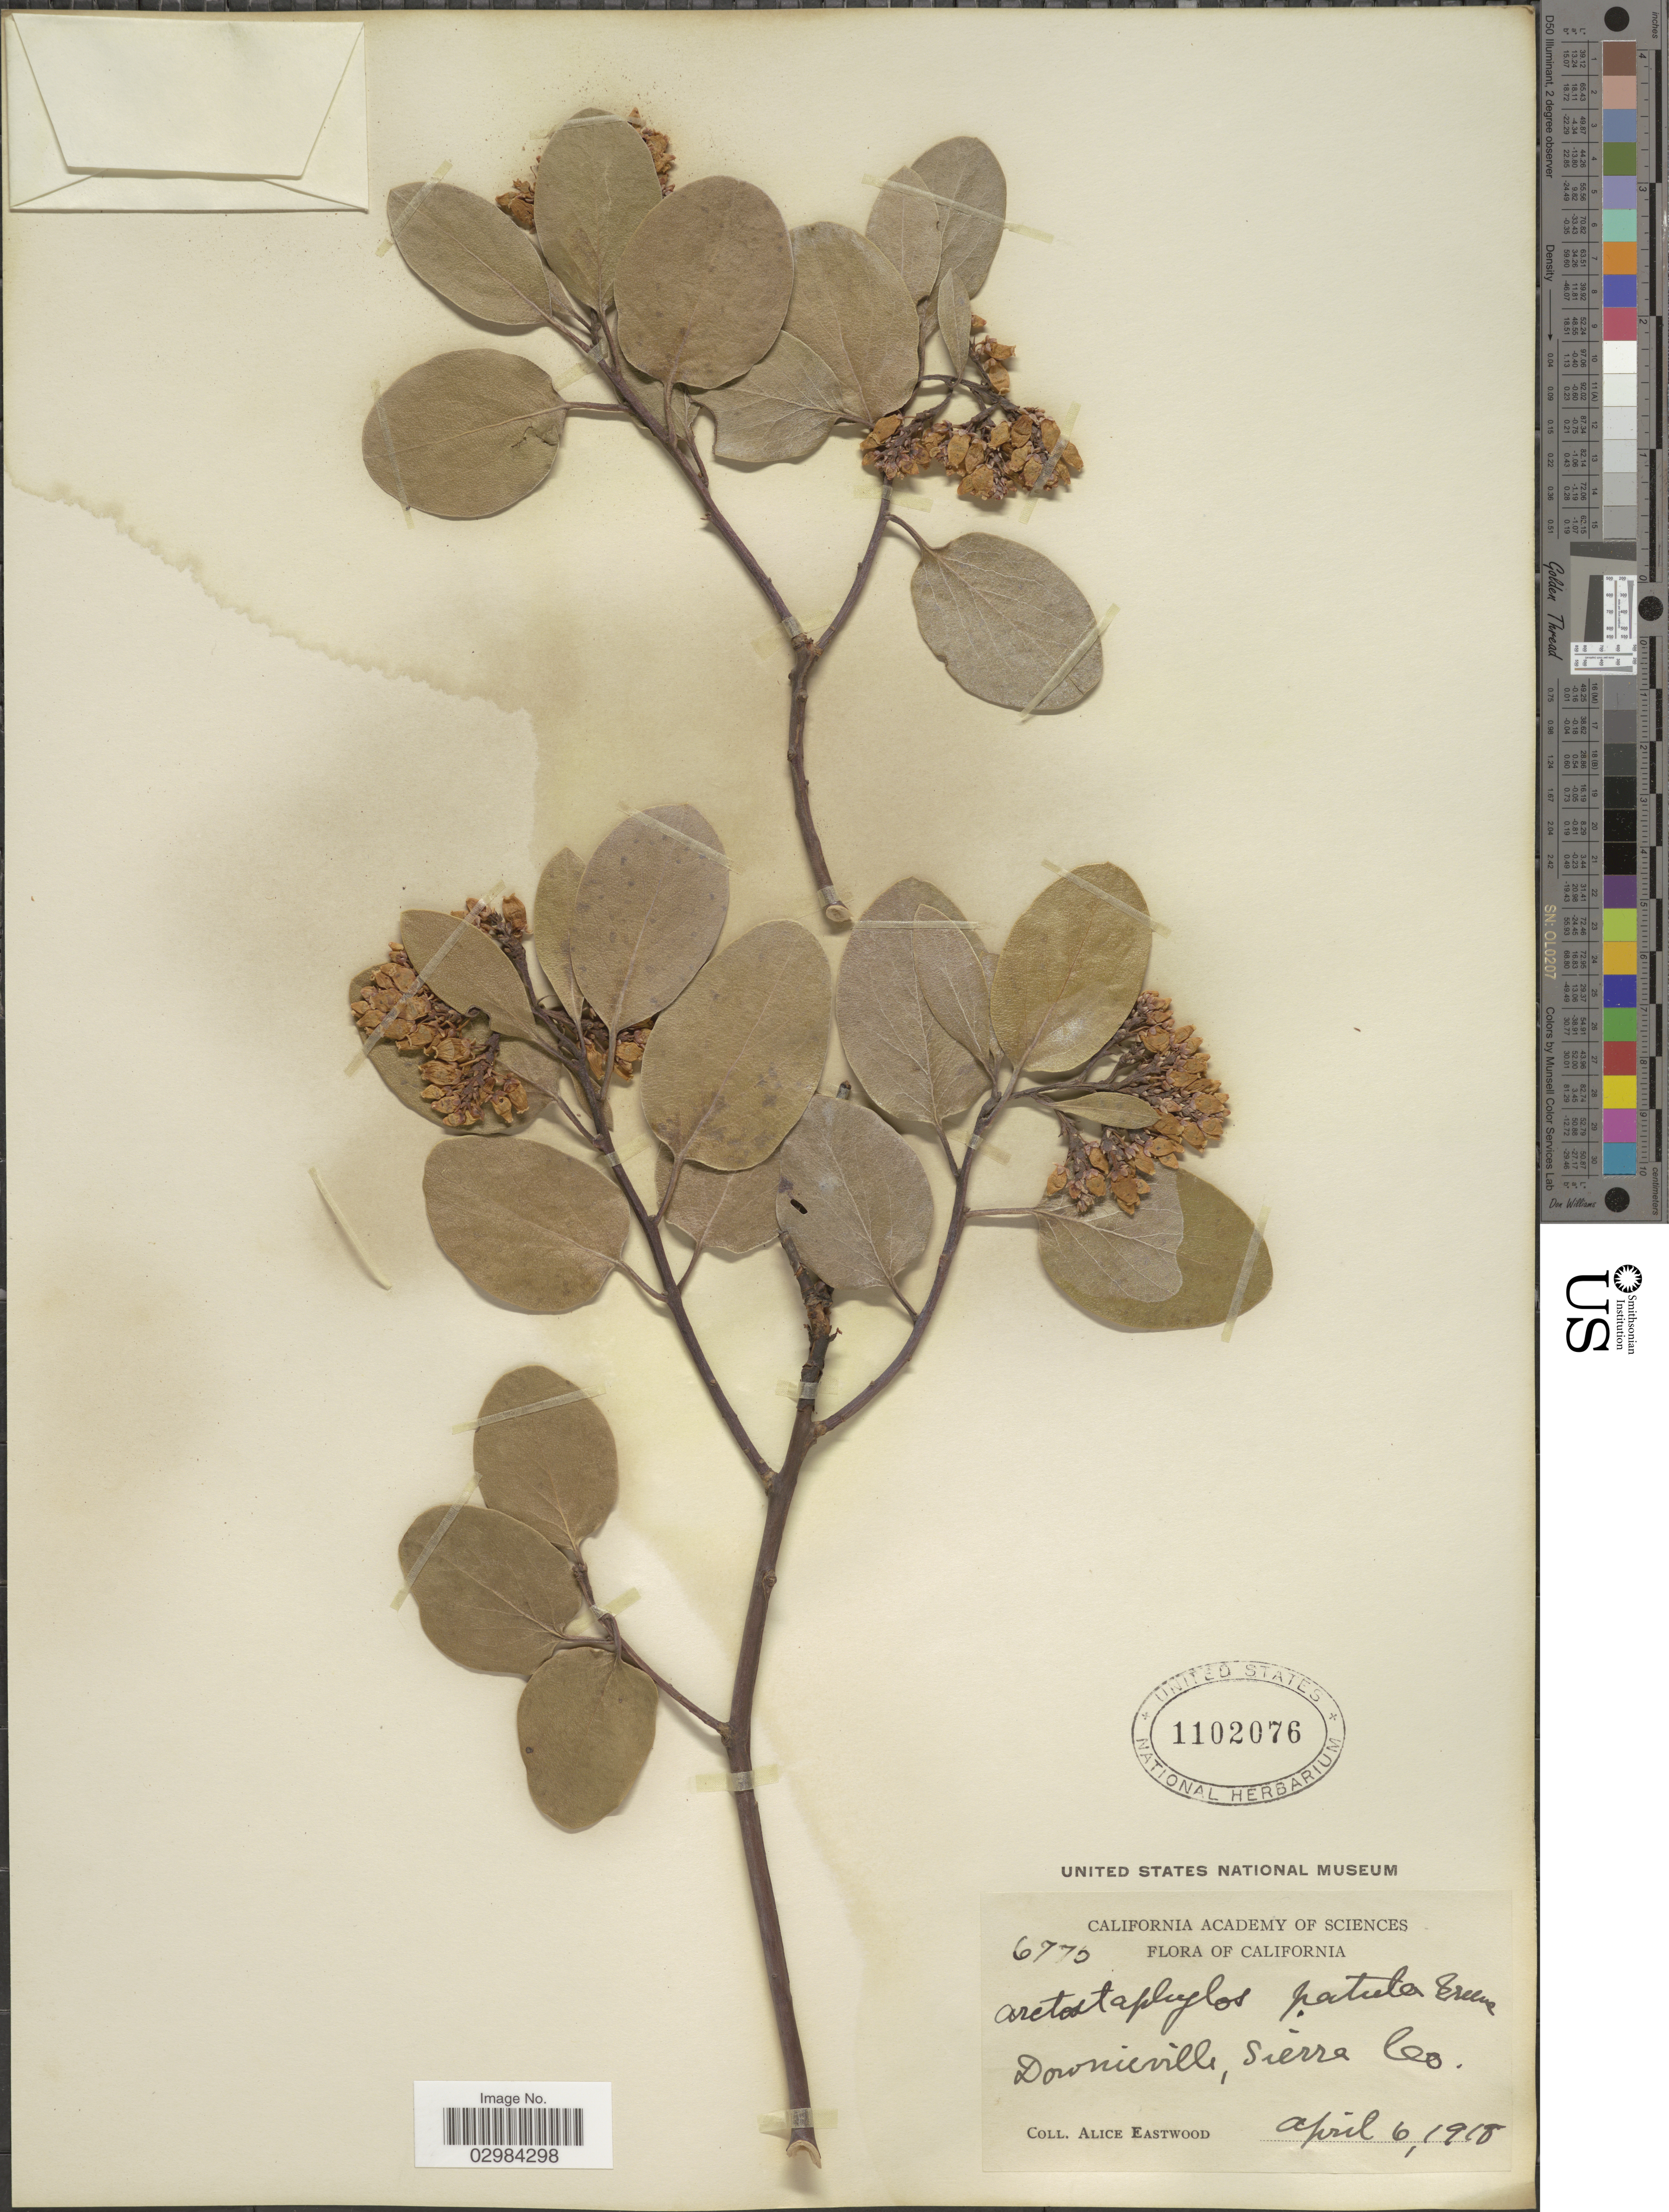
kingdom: Plantae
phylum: Tracheophyta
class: Magnoliopsida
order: Ericales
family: Ericaceae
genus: Arctostaphylos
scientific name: Arctostaphylos patula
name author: Greene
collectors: A. Eastwood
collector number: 6775*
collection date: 1918-04-06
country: United States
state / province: California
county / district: Sierra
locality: Downieville, Sierra Co.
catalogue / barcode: US 1102076